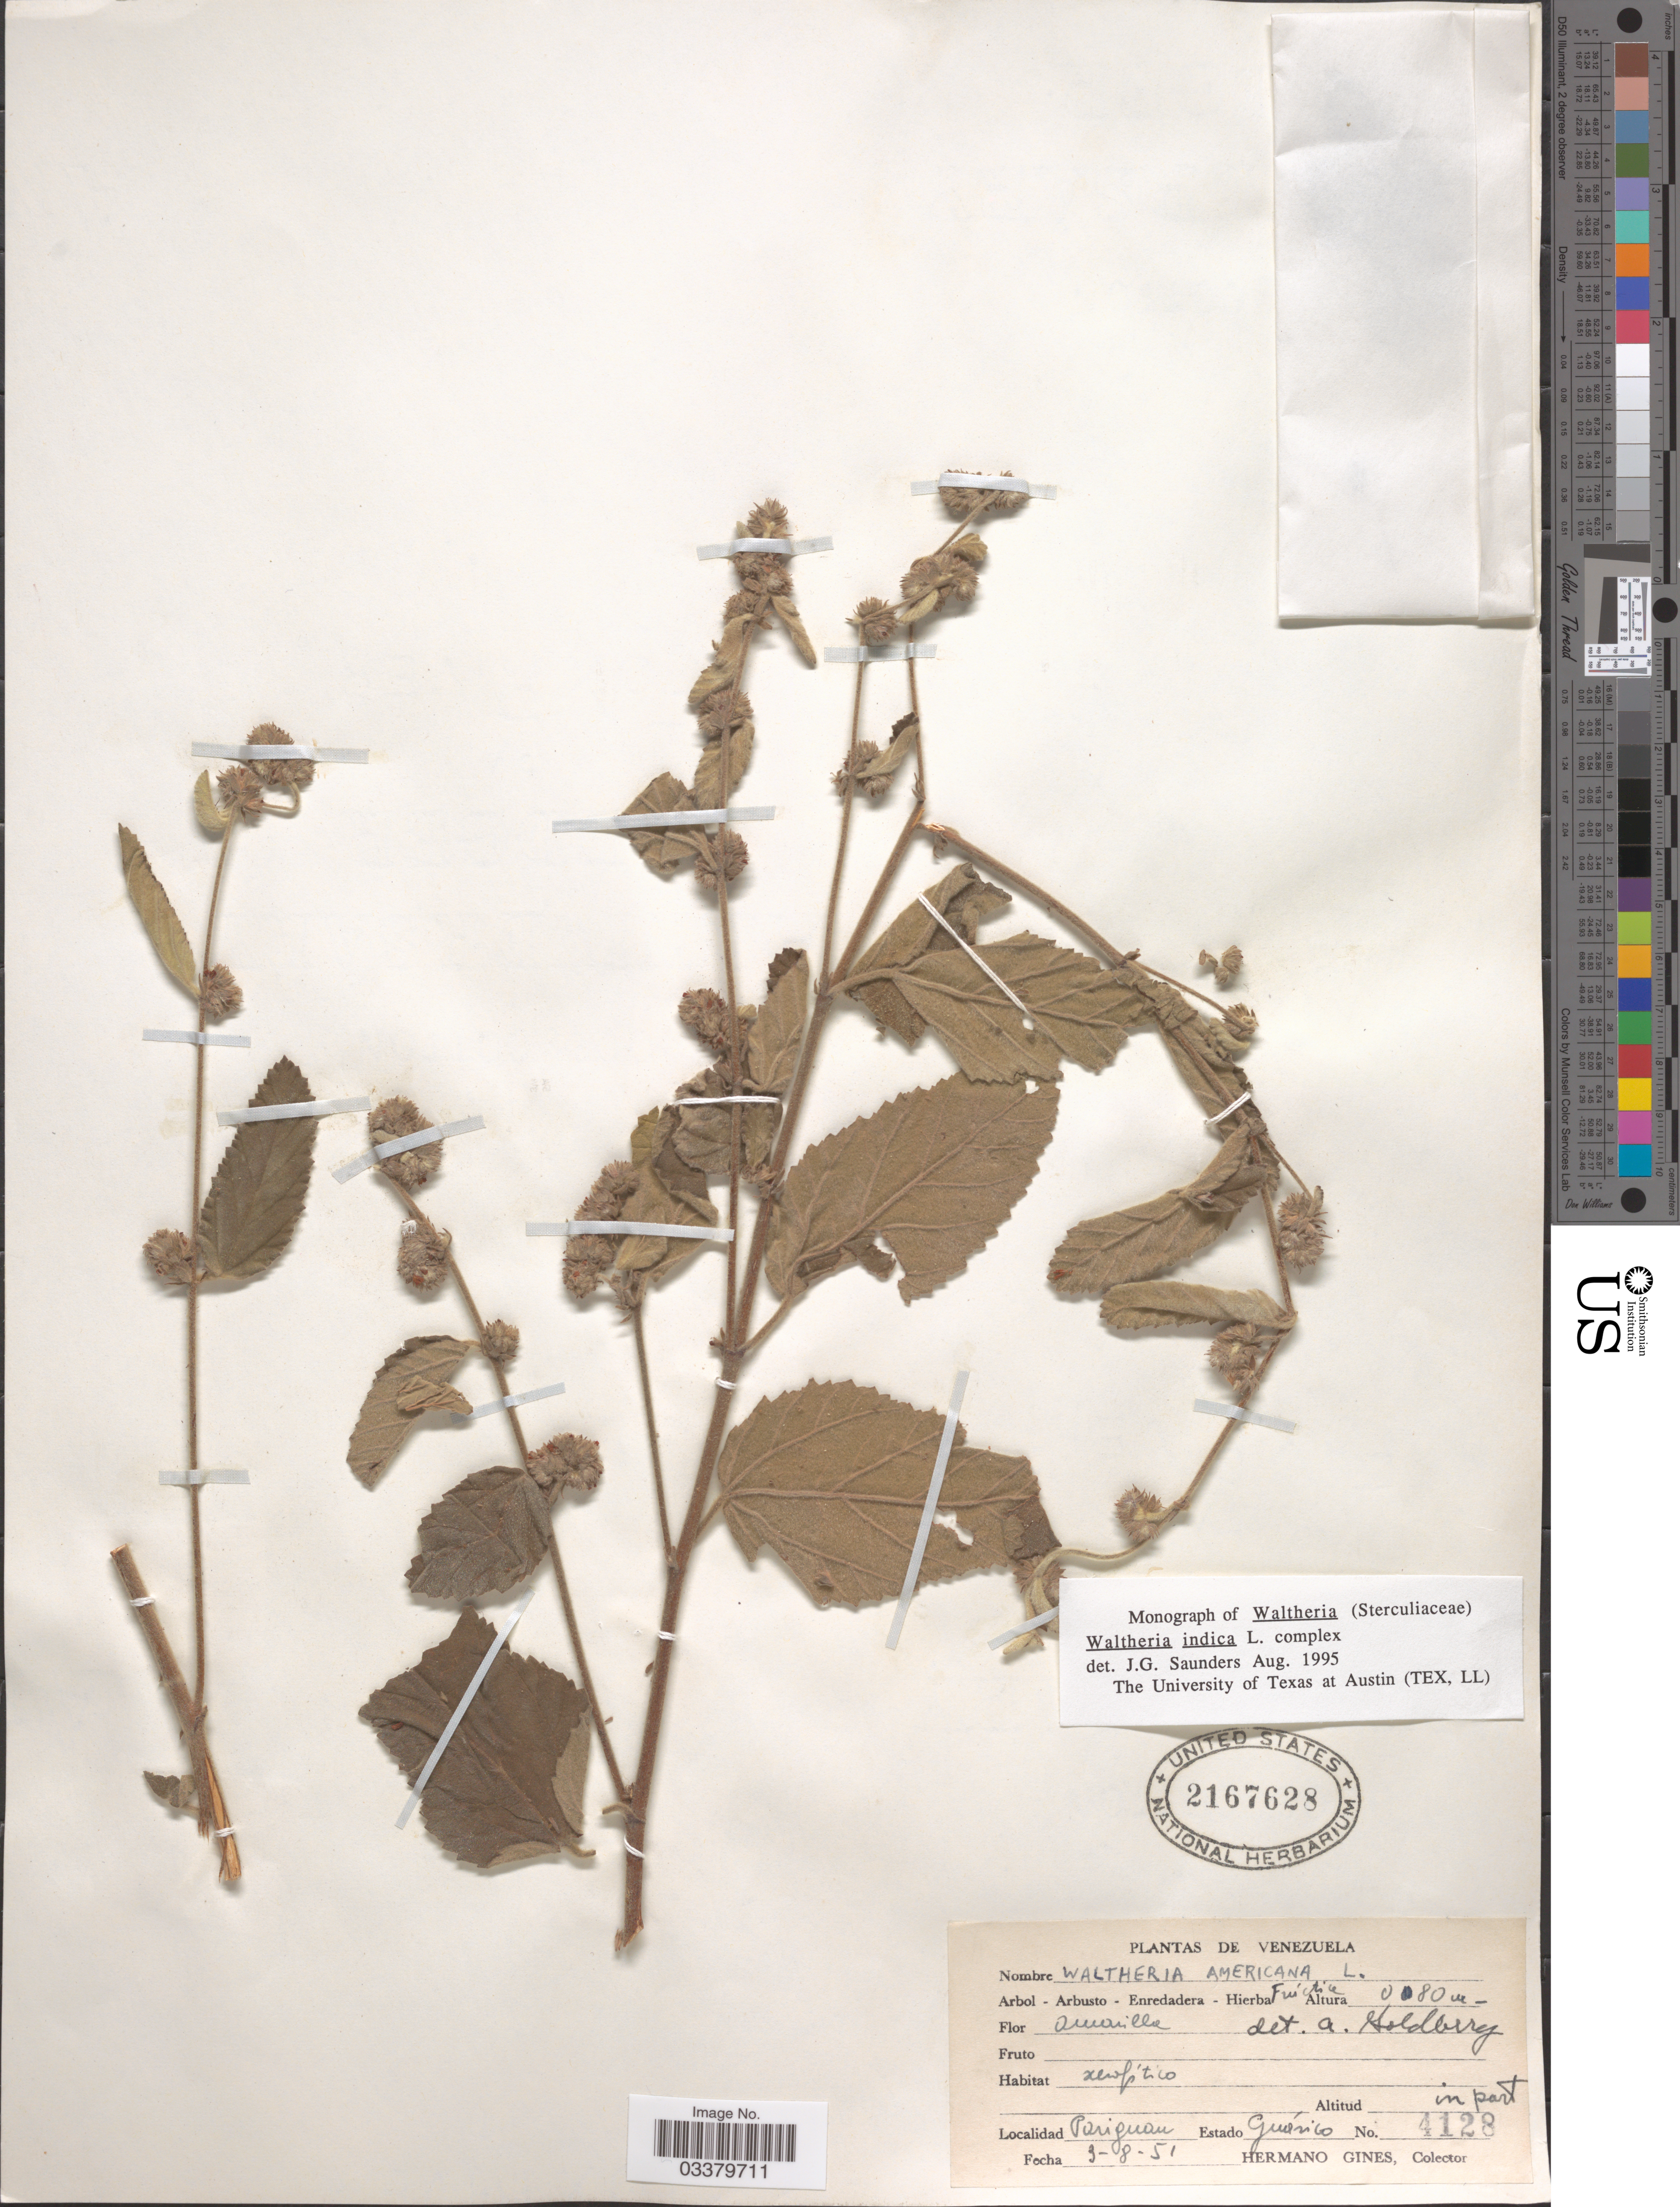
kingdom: Plantae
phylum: Tracheophyta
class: Magnoliopsida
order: Malvales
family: Malvaceae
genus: Waltheria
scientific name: Waltheria indica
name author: L.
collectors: Bro. Gines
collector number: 4128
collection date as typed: Transcribed d/m/y: 3/8/51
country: Venezuela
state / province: Guárico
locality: Pariguan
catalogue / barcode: US 2167628